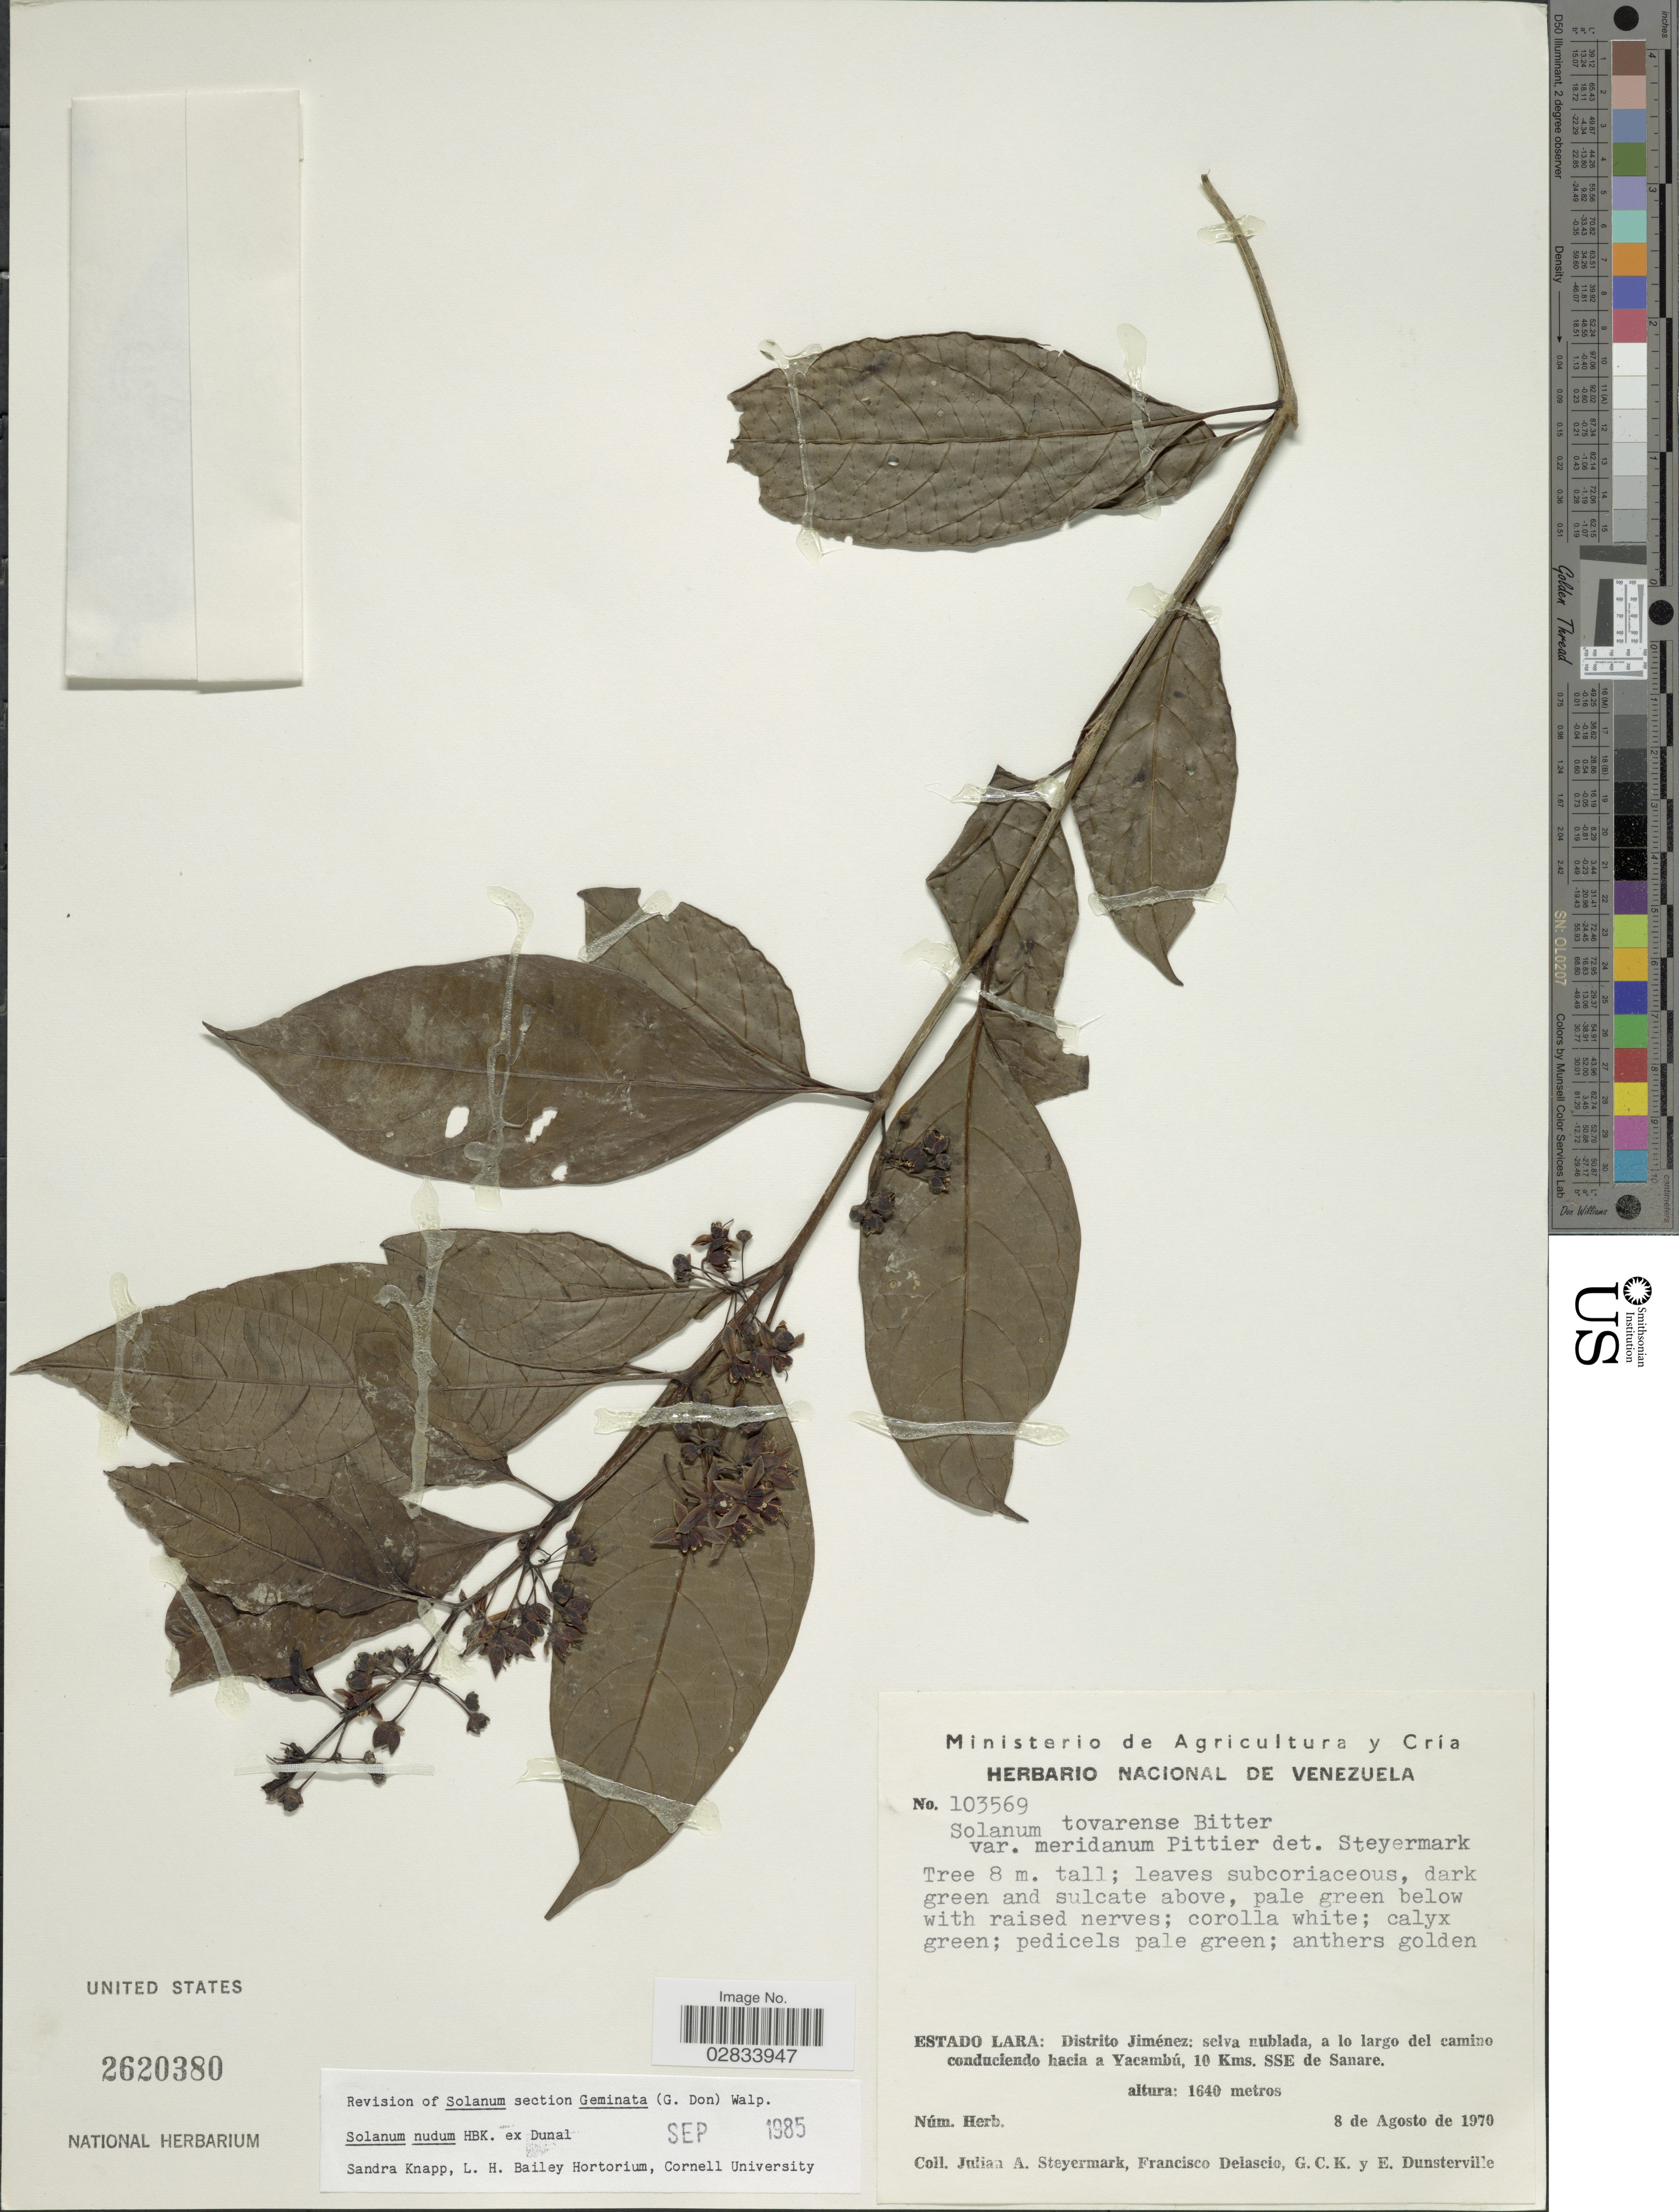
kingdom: Plantae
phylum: Tracheophyta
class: Magnoliopsida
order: Solanales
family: Solanaceae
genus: Solanum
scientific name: Solanum nudum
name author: Humb. & Bonpl. ex Dunal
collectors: J. Steyermark, F. Delascio, G. C. K. Dunsterville & E. Dunsterville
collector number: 103569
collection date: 1970-08-08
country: Venezuela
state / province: Lara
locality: Estado Lara: Distrito Jiménez: selva nublada, a lo largo del camino conduciendo hacia a Yacambú, 10 Kms. SSE de Sanare.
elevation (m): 1640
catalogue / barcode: US 2620380